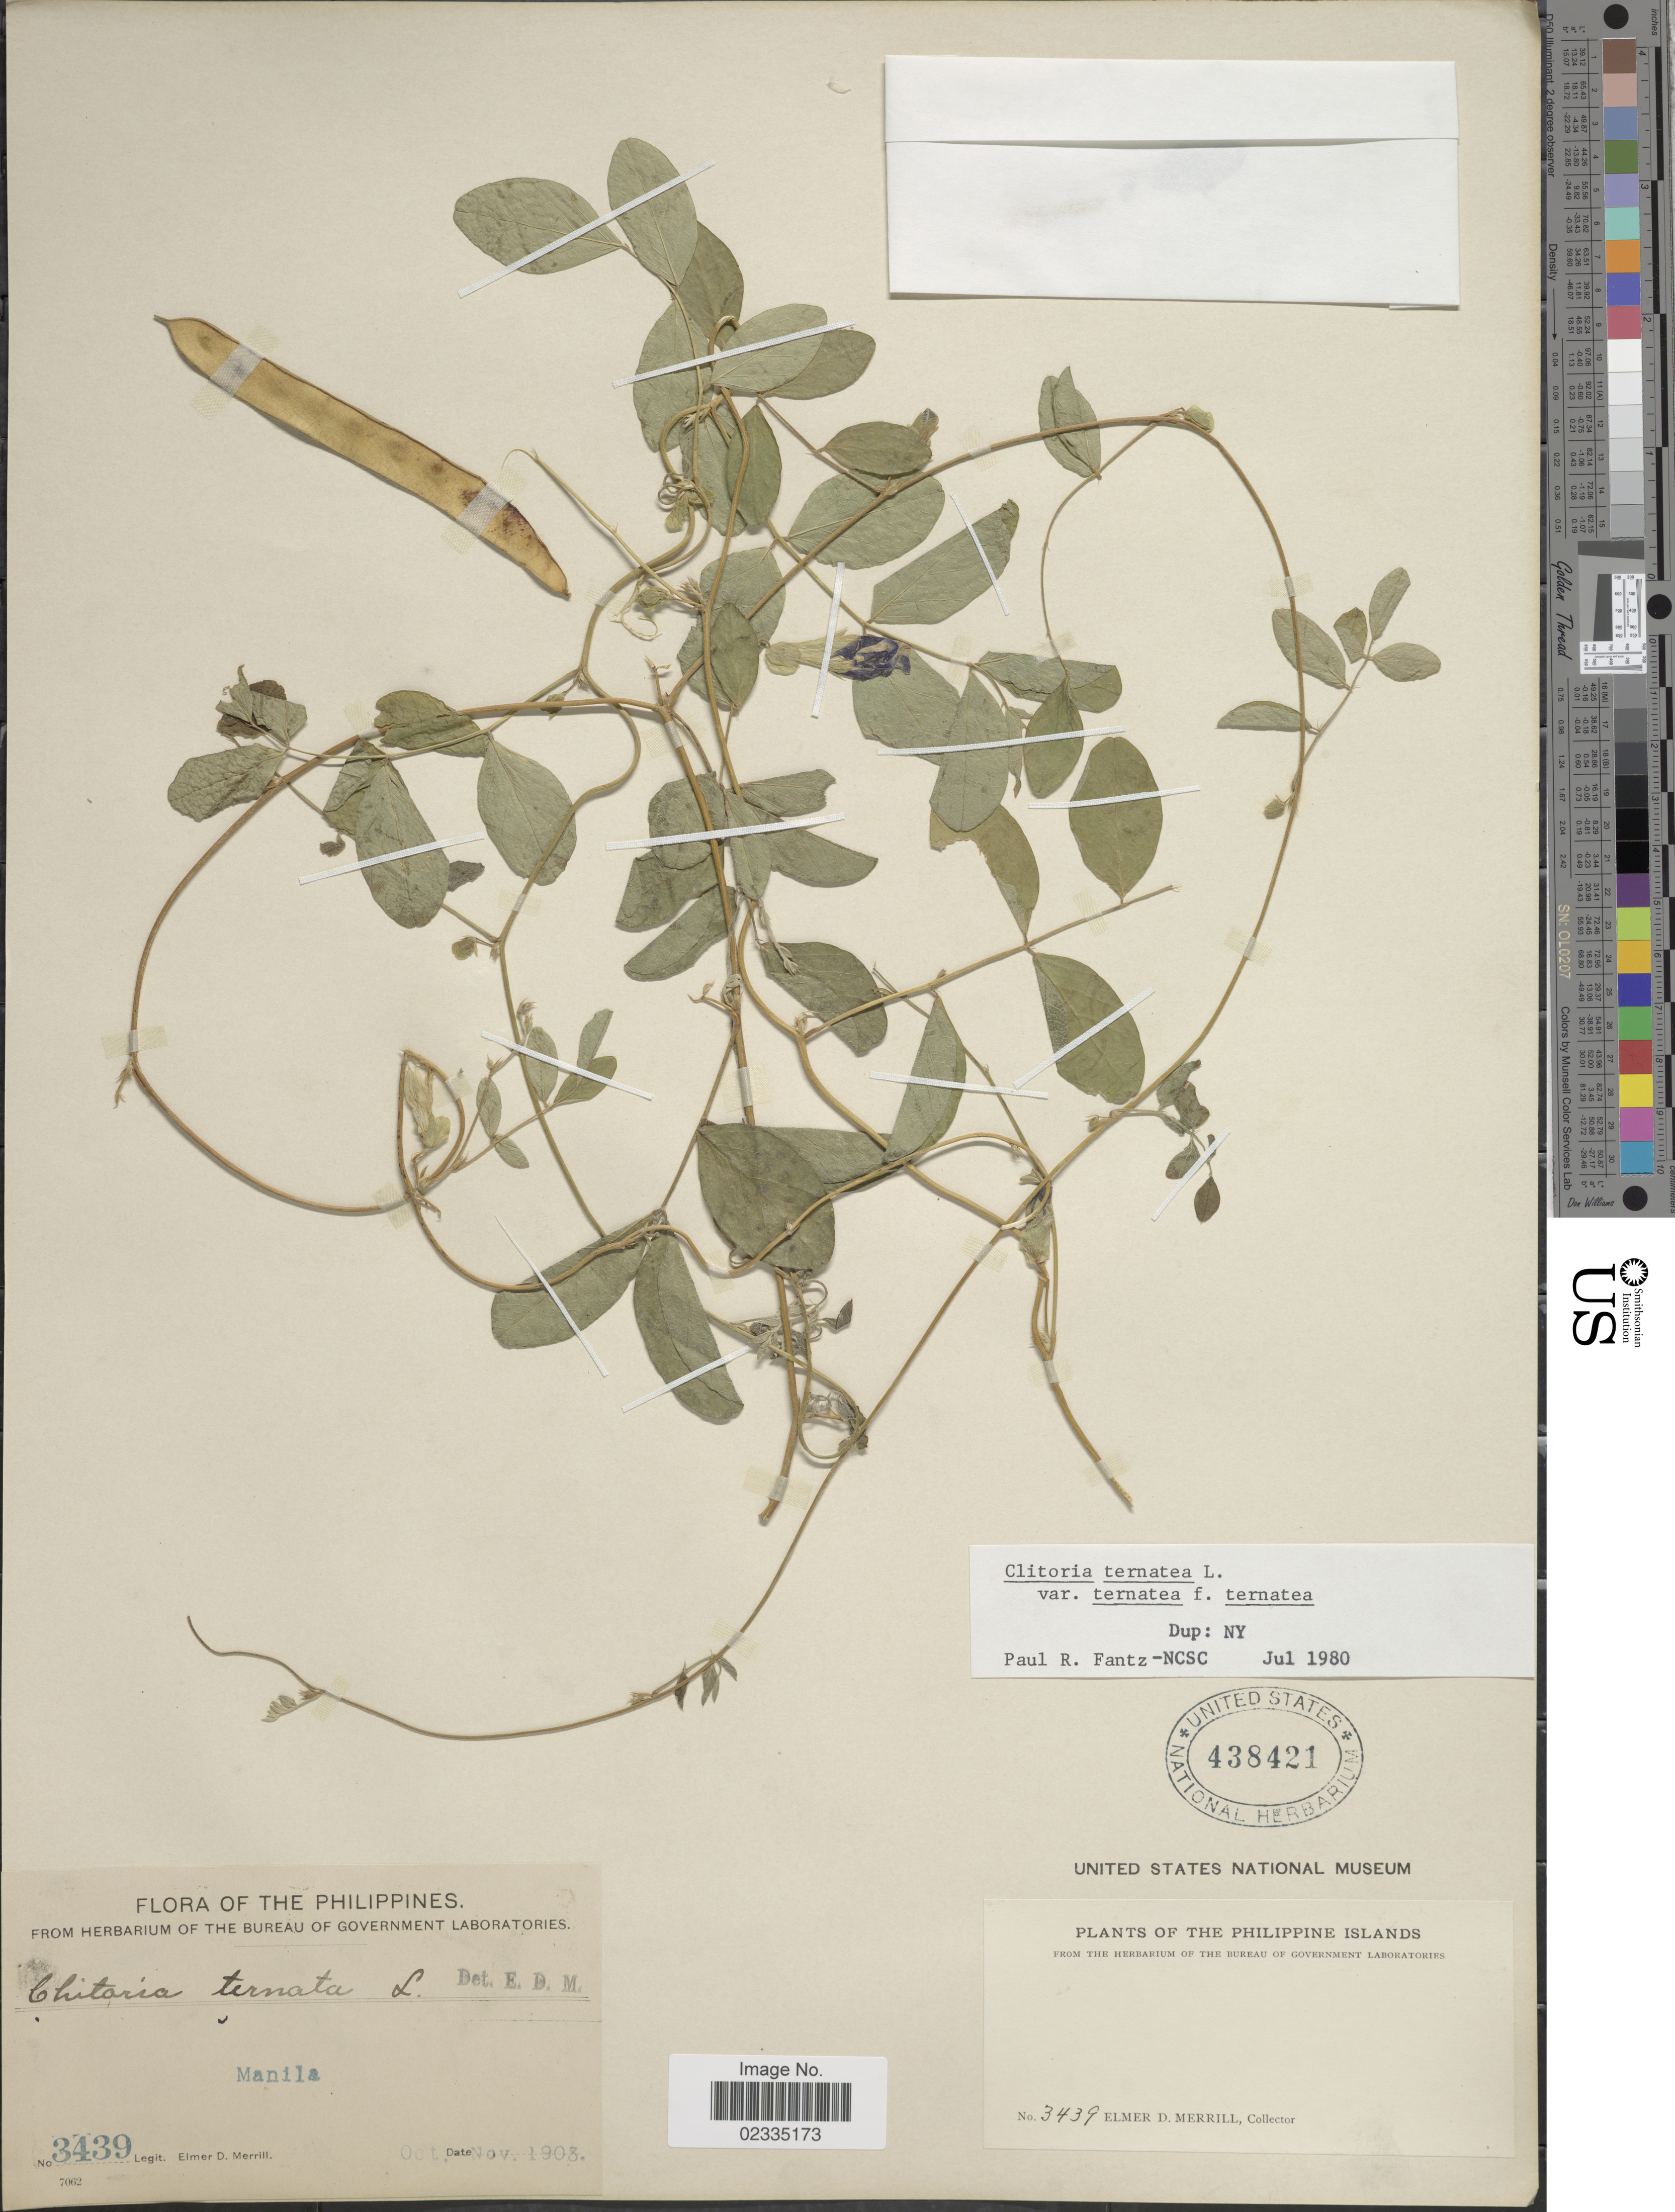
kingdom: Plantae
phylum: Tracheophyta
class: Magnoliopsida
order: Fabales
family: Fabaceae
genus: Clitoria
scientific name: Clitoria ternatea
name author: L.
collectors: E. D. Merrill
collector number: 3439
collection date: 1903-10/1903-11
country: Philippines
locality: Manila, The Philippine Islands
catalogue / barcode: US 438421